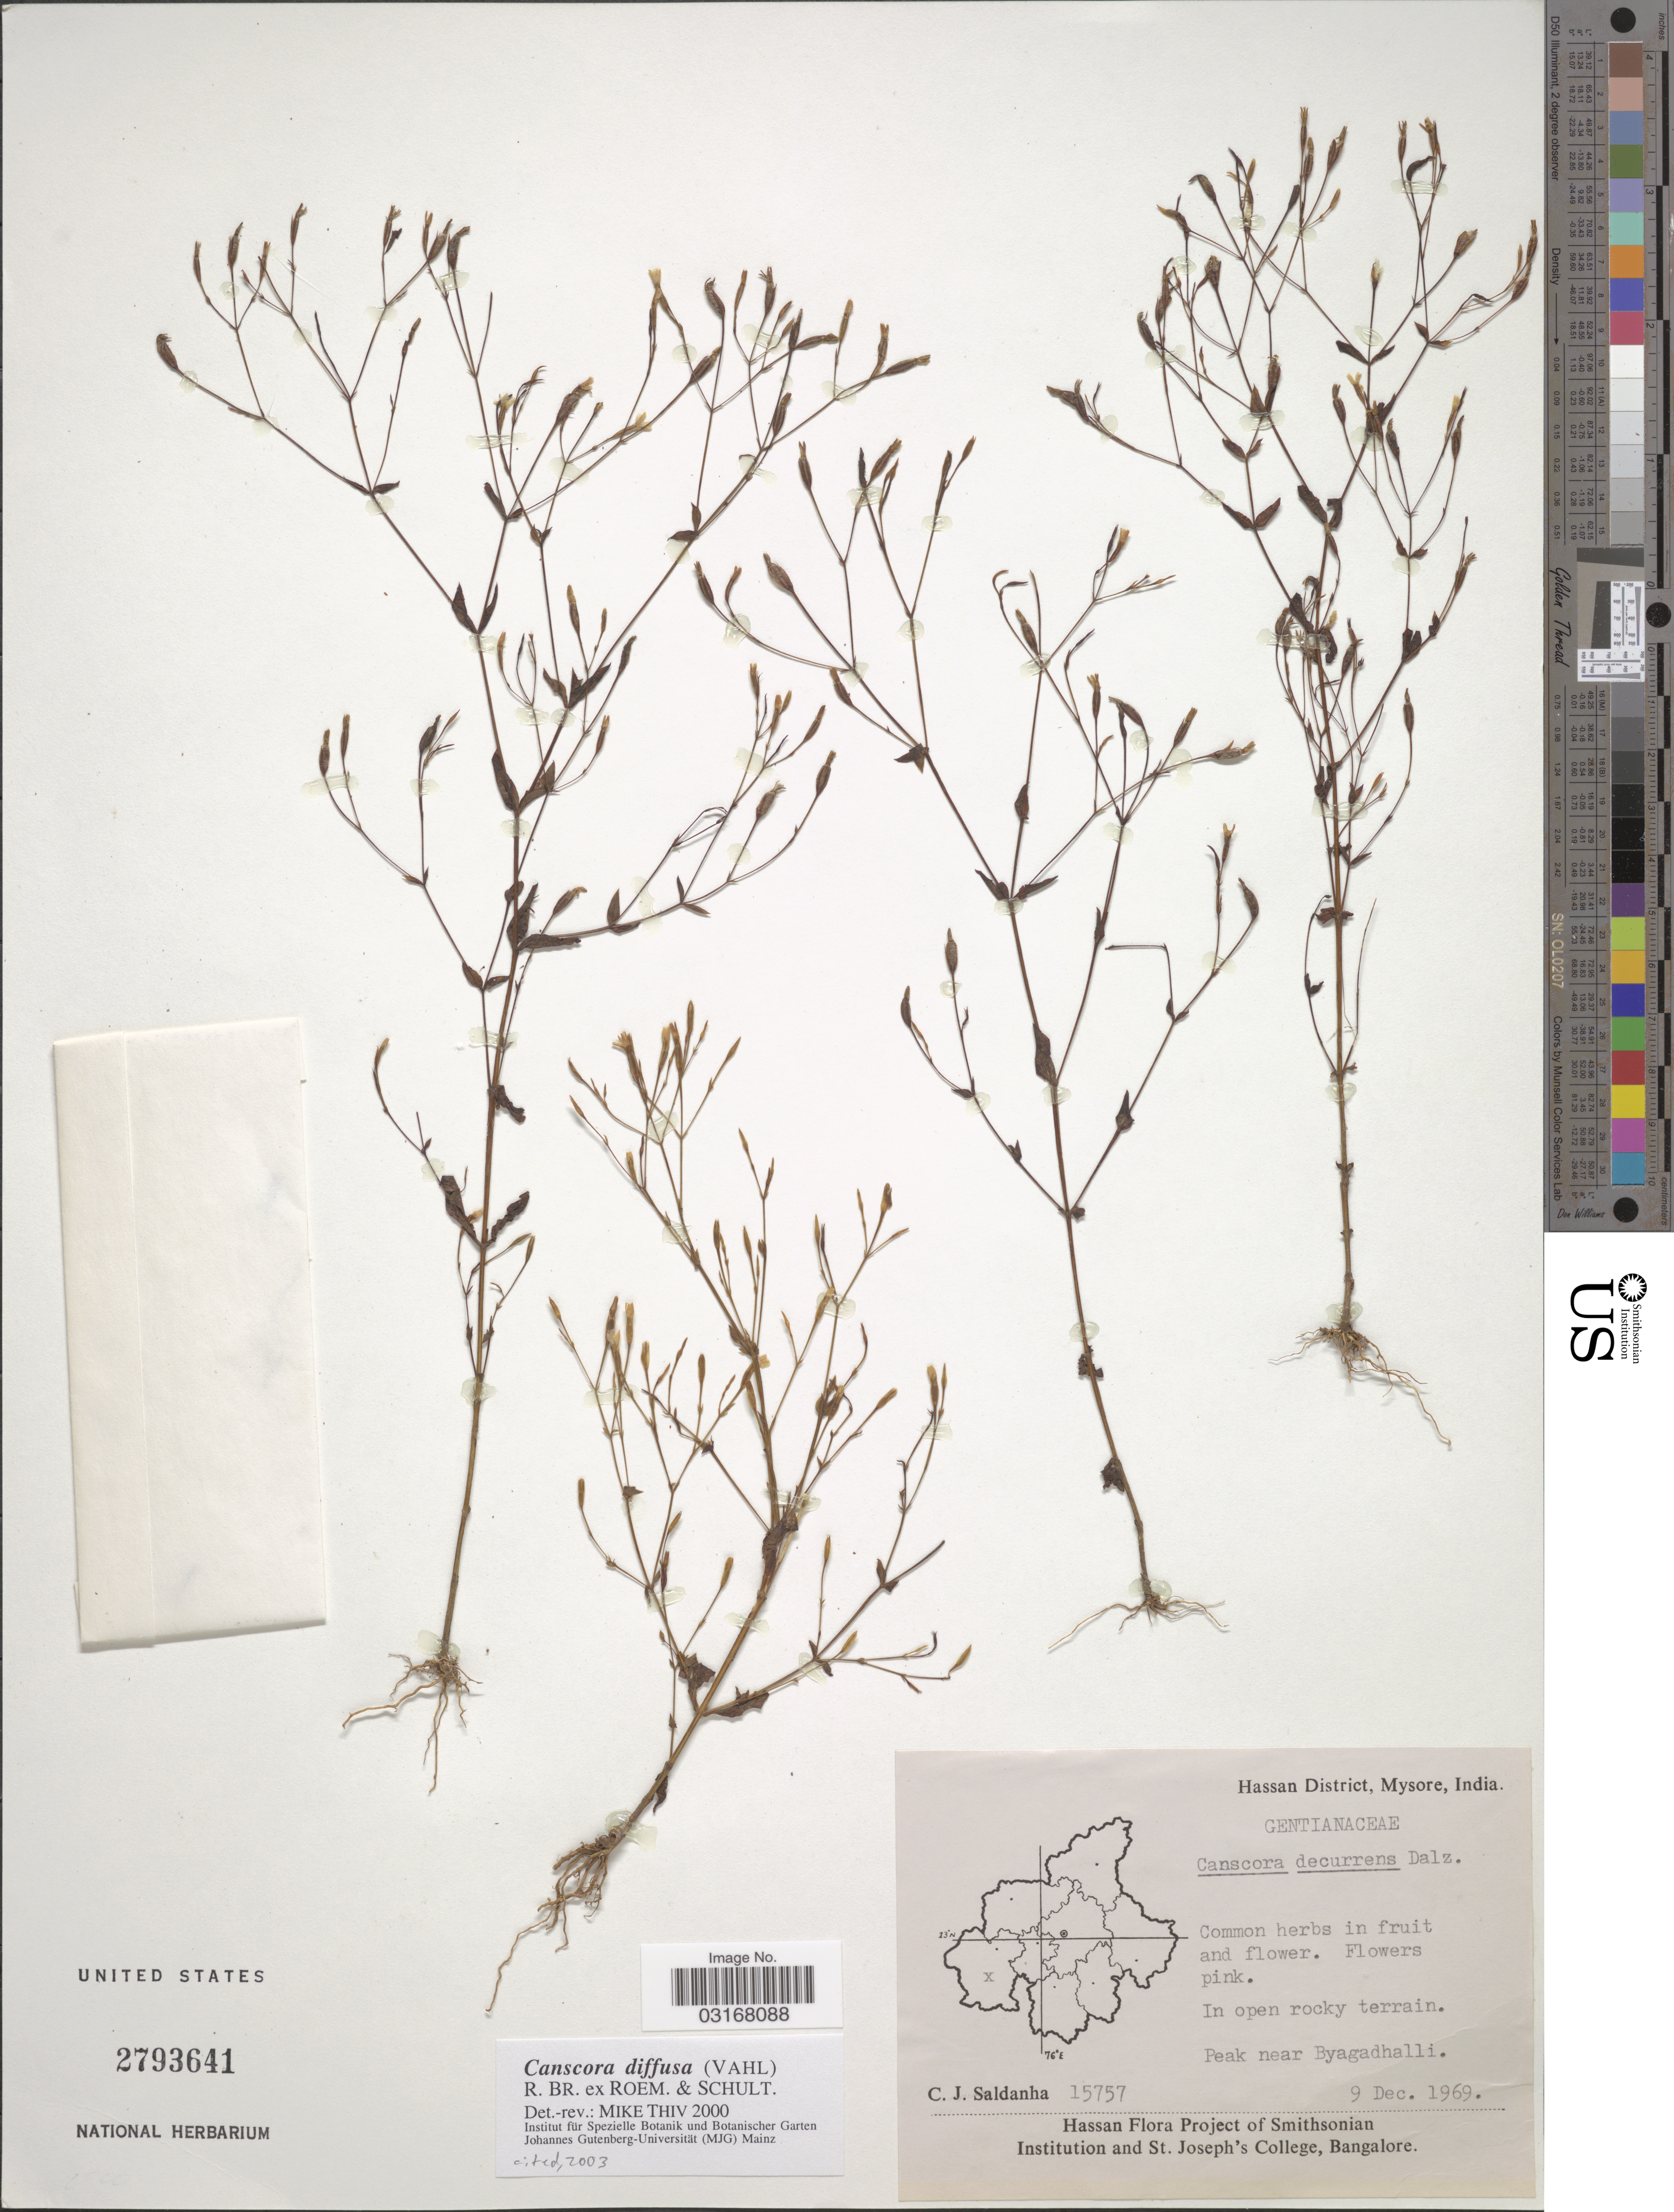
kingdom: Plantae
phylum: Tracheophyta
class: Magnoliopsida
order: Gentianales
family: Gentianaceae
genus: Canscora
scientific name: Canscora diffusa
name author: (Vahl) R. Br. ex Roem. & Schult.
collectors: C. J. Saldanha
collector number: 15757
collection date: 1969-12-09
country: India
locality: Hassan District, Mysore. Peak near Byagadhalli.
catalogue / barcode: US 2793641